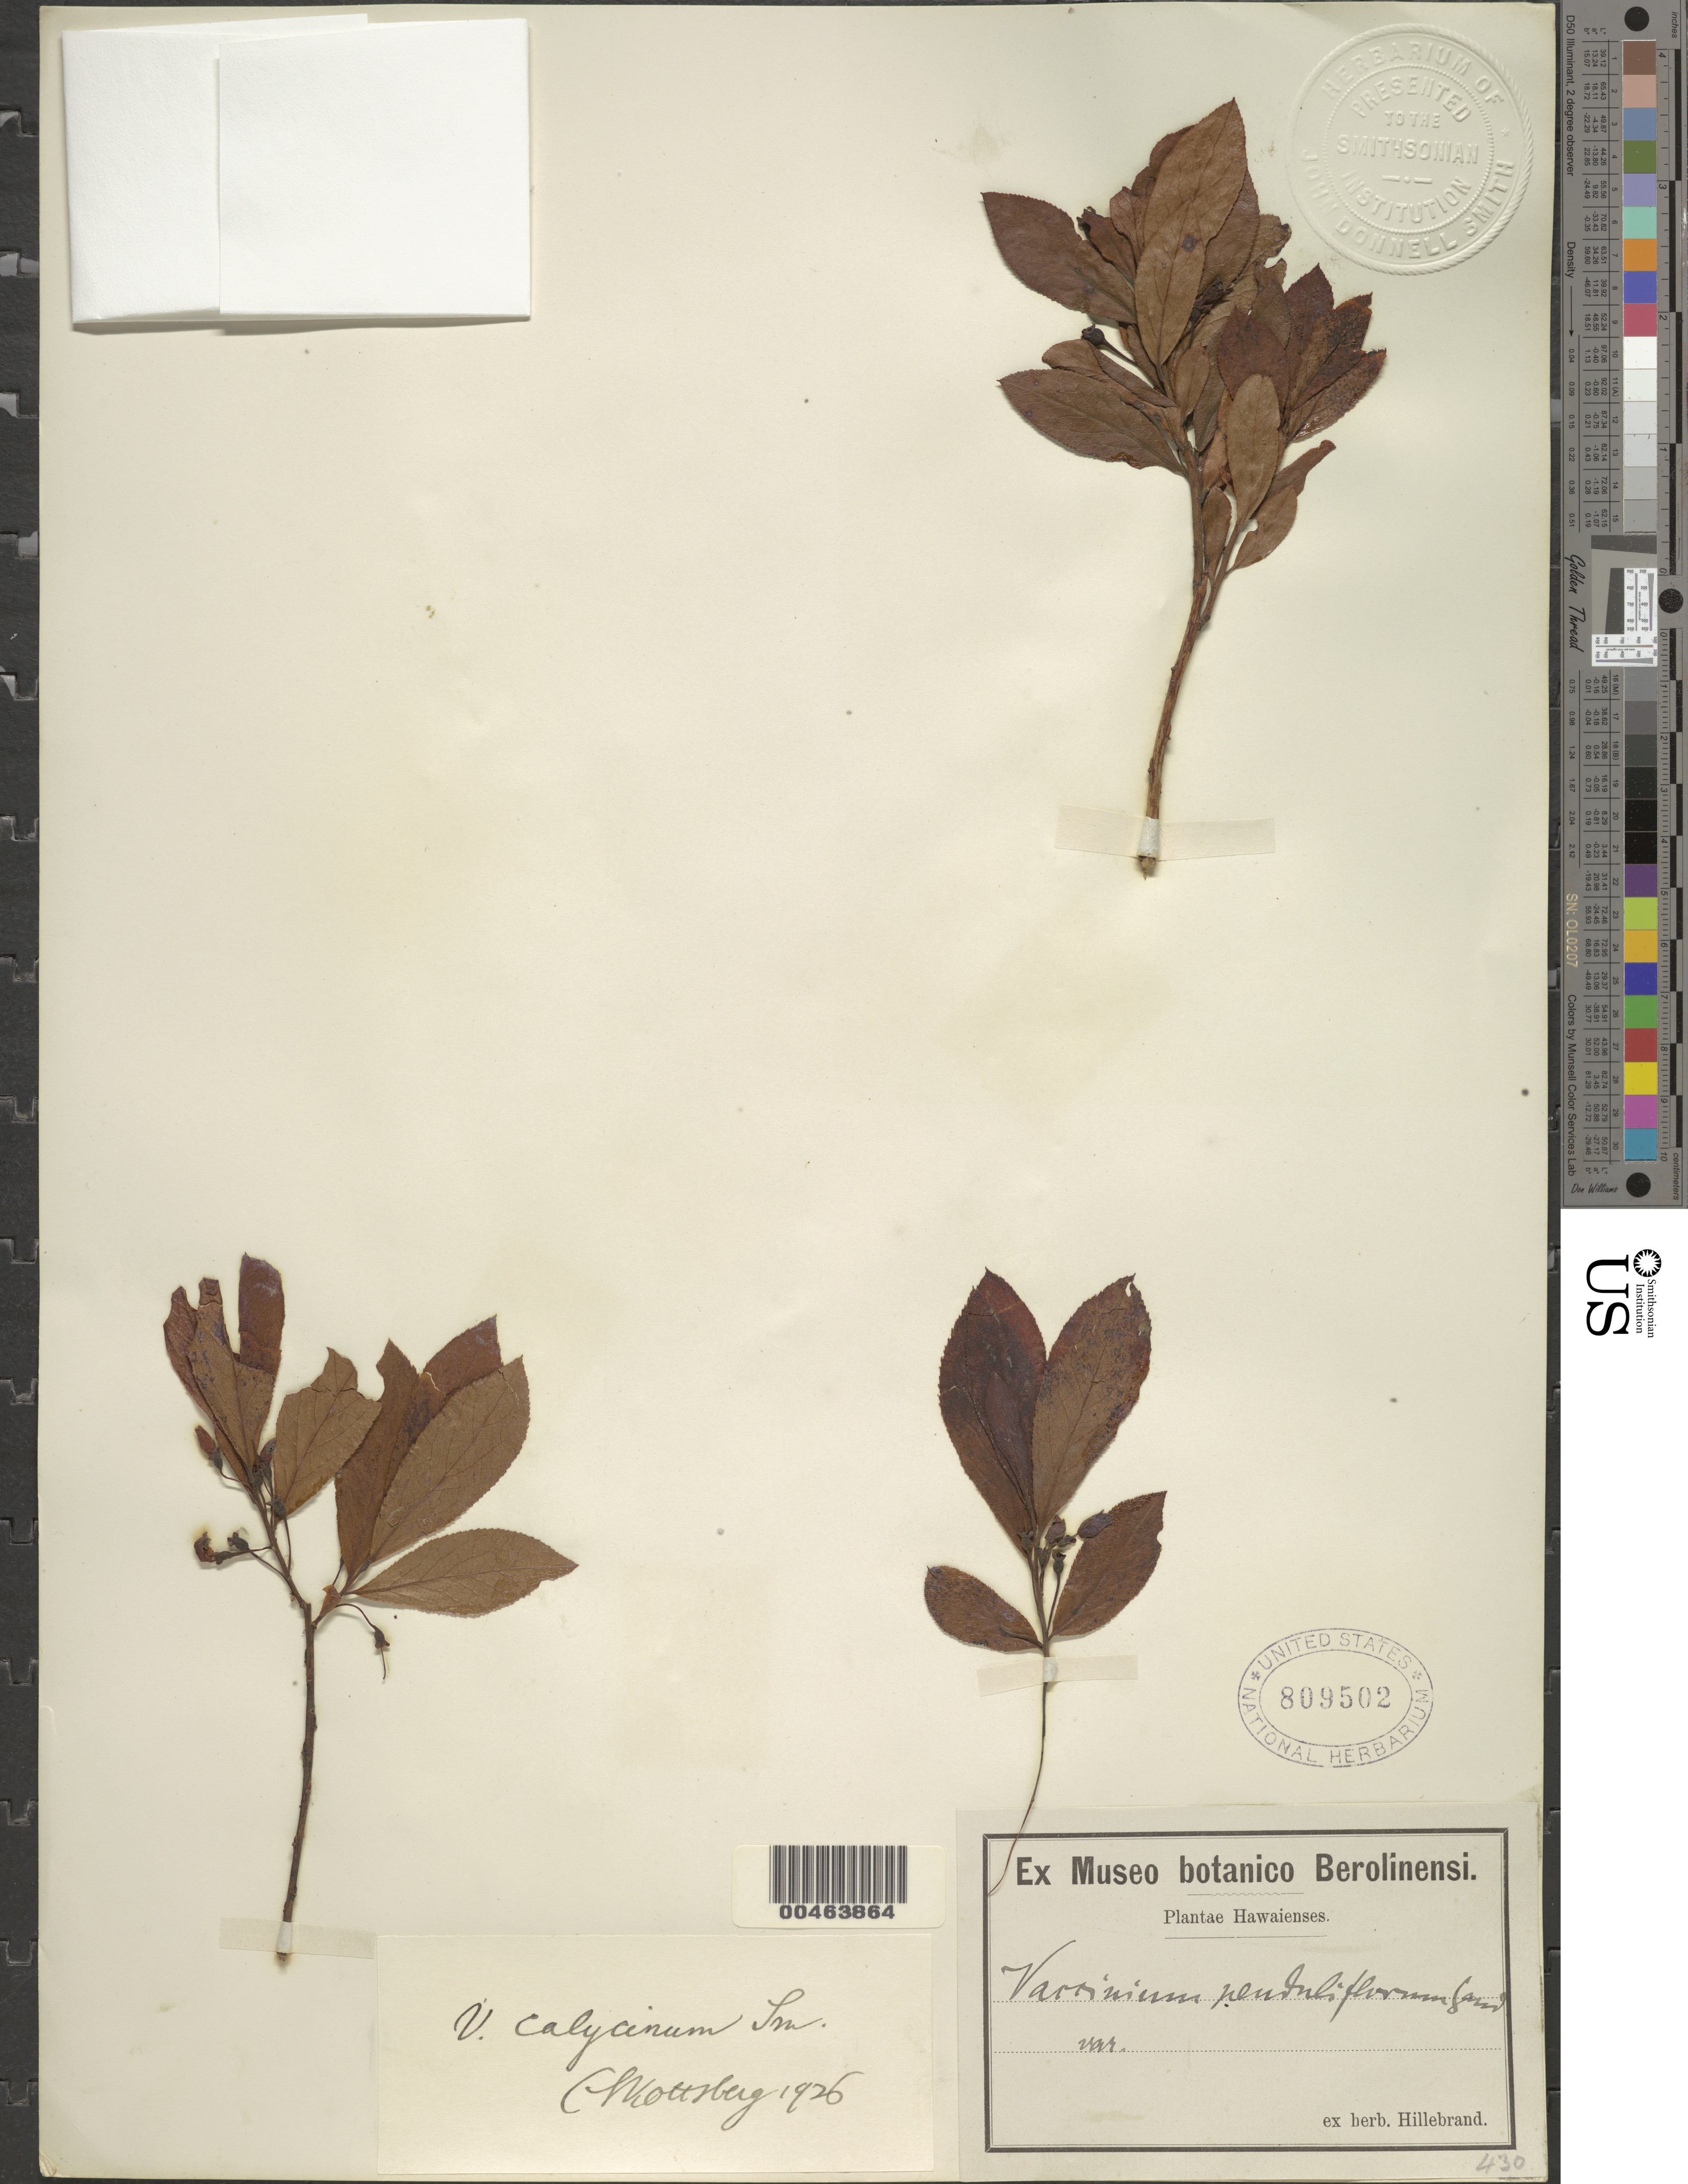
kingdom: Plantae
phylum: Tracheophyta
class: Magnoliopsida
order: Ericales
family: Ericaceae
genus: Vaccinium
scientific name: Vaccinium calycinum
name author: Sm.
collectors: W. Hillebrand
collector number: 430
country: United States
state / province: Hawaii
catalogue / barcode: US 809502